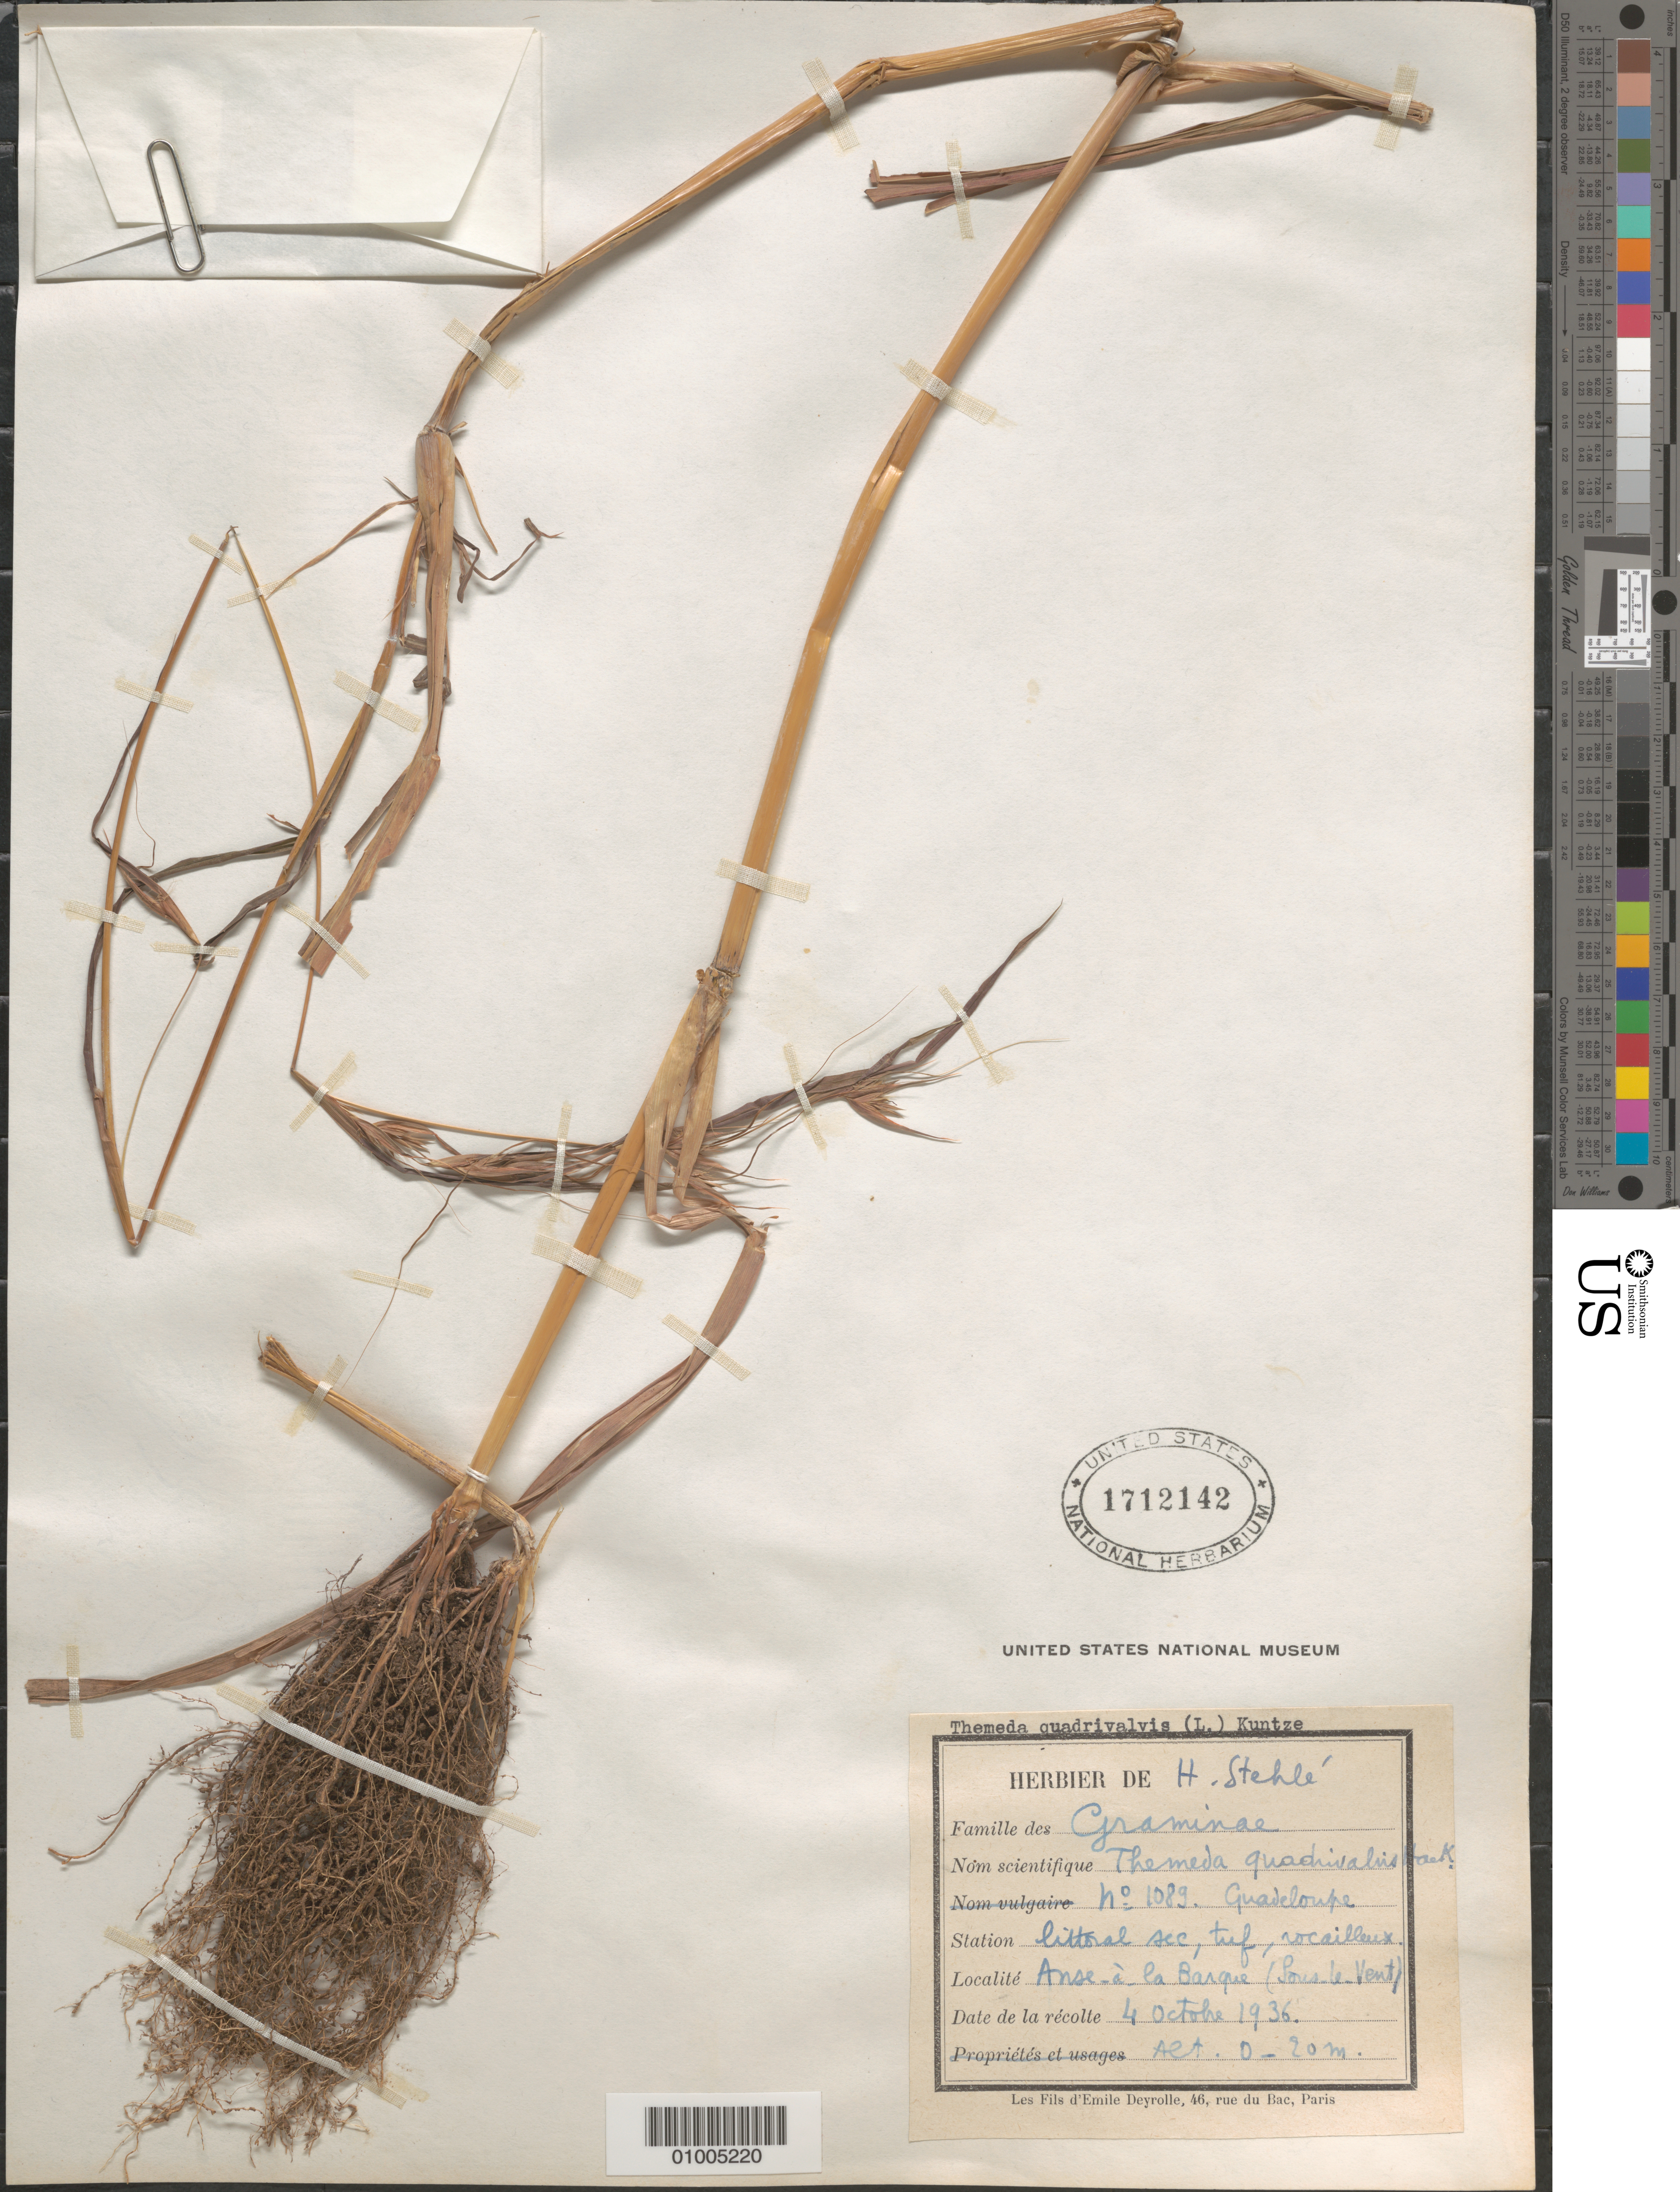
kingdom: Plantae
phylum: Tracheophyta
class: Liliopsida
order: Poales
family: Poaceae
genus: Themeda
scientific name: Themeda quadrivalvis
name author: (L.) Kuntze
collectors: H. Stehlé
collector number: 1089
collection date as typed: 04 Oct 1936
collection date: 1936-10-04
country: Guadeloupe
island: Basse Terre [Guadeloupe]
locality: Anse a la Barque. (Pous le Vent).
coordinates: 0 N, 0 E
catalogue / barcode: US 1712142